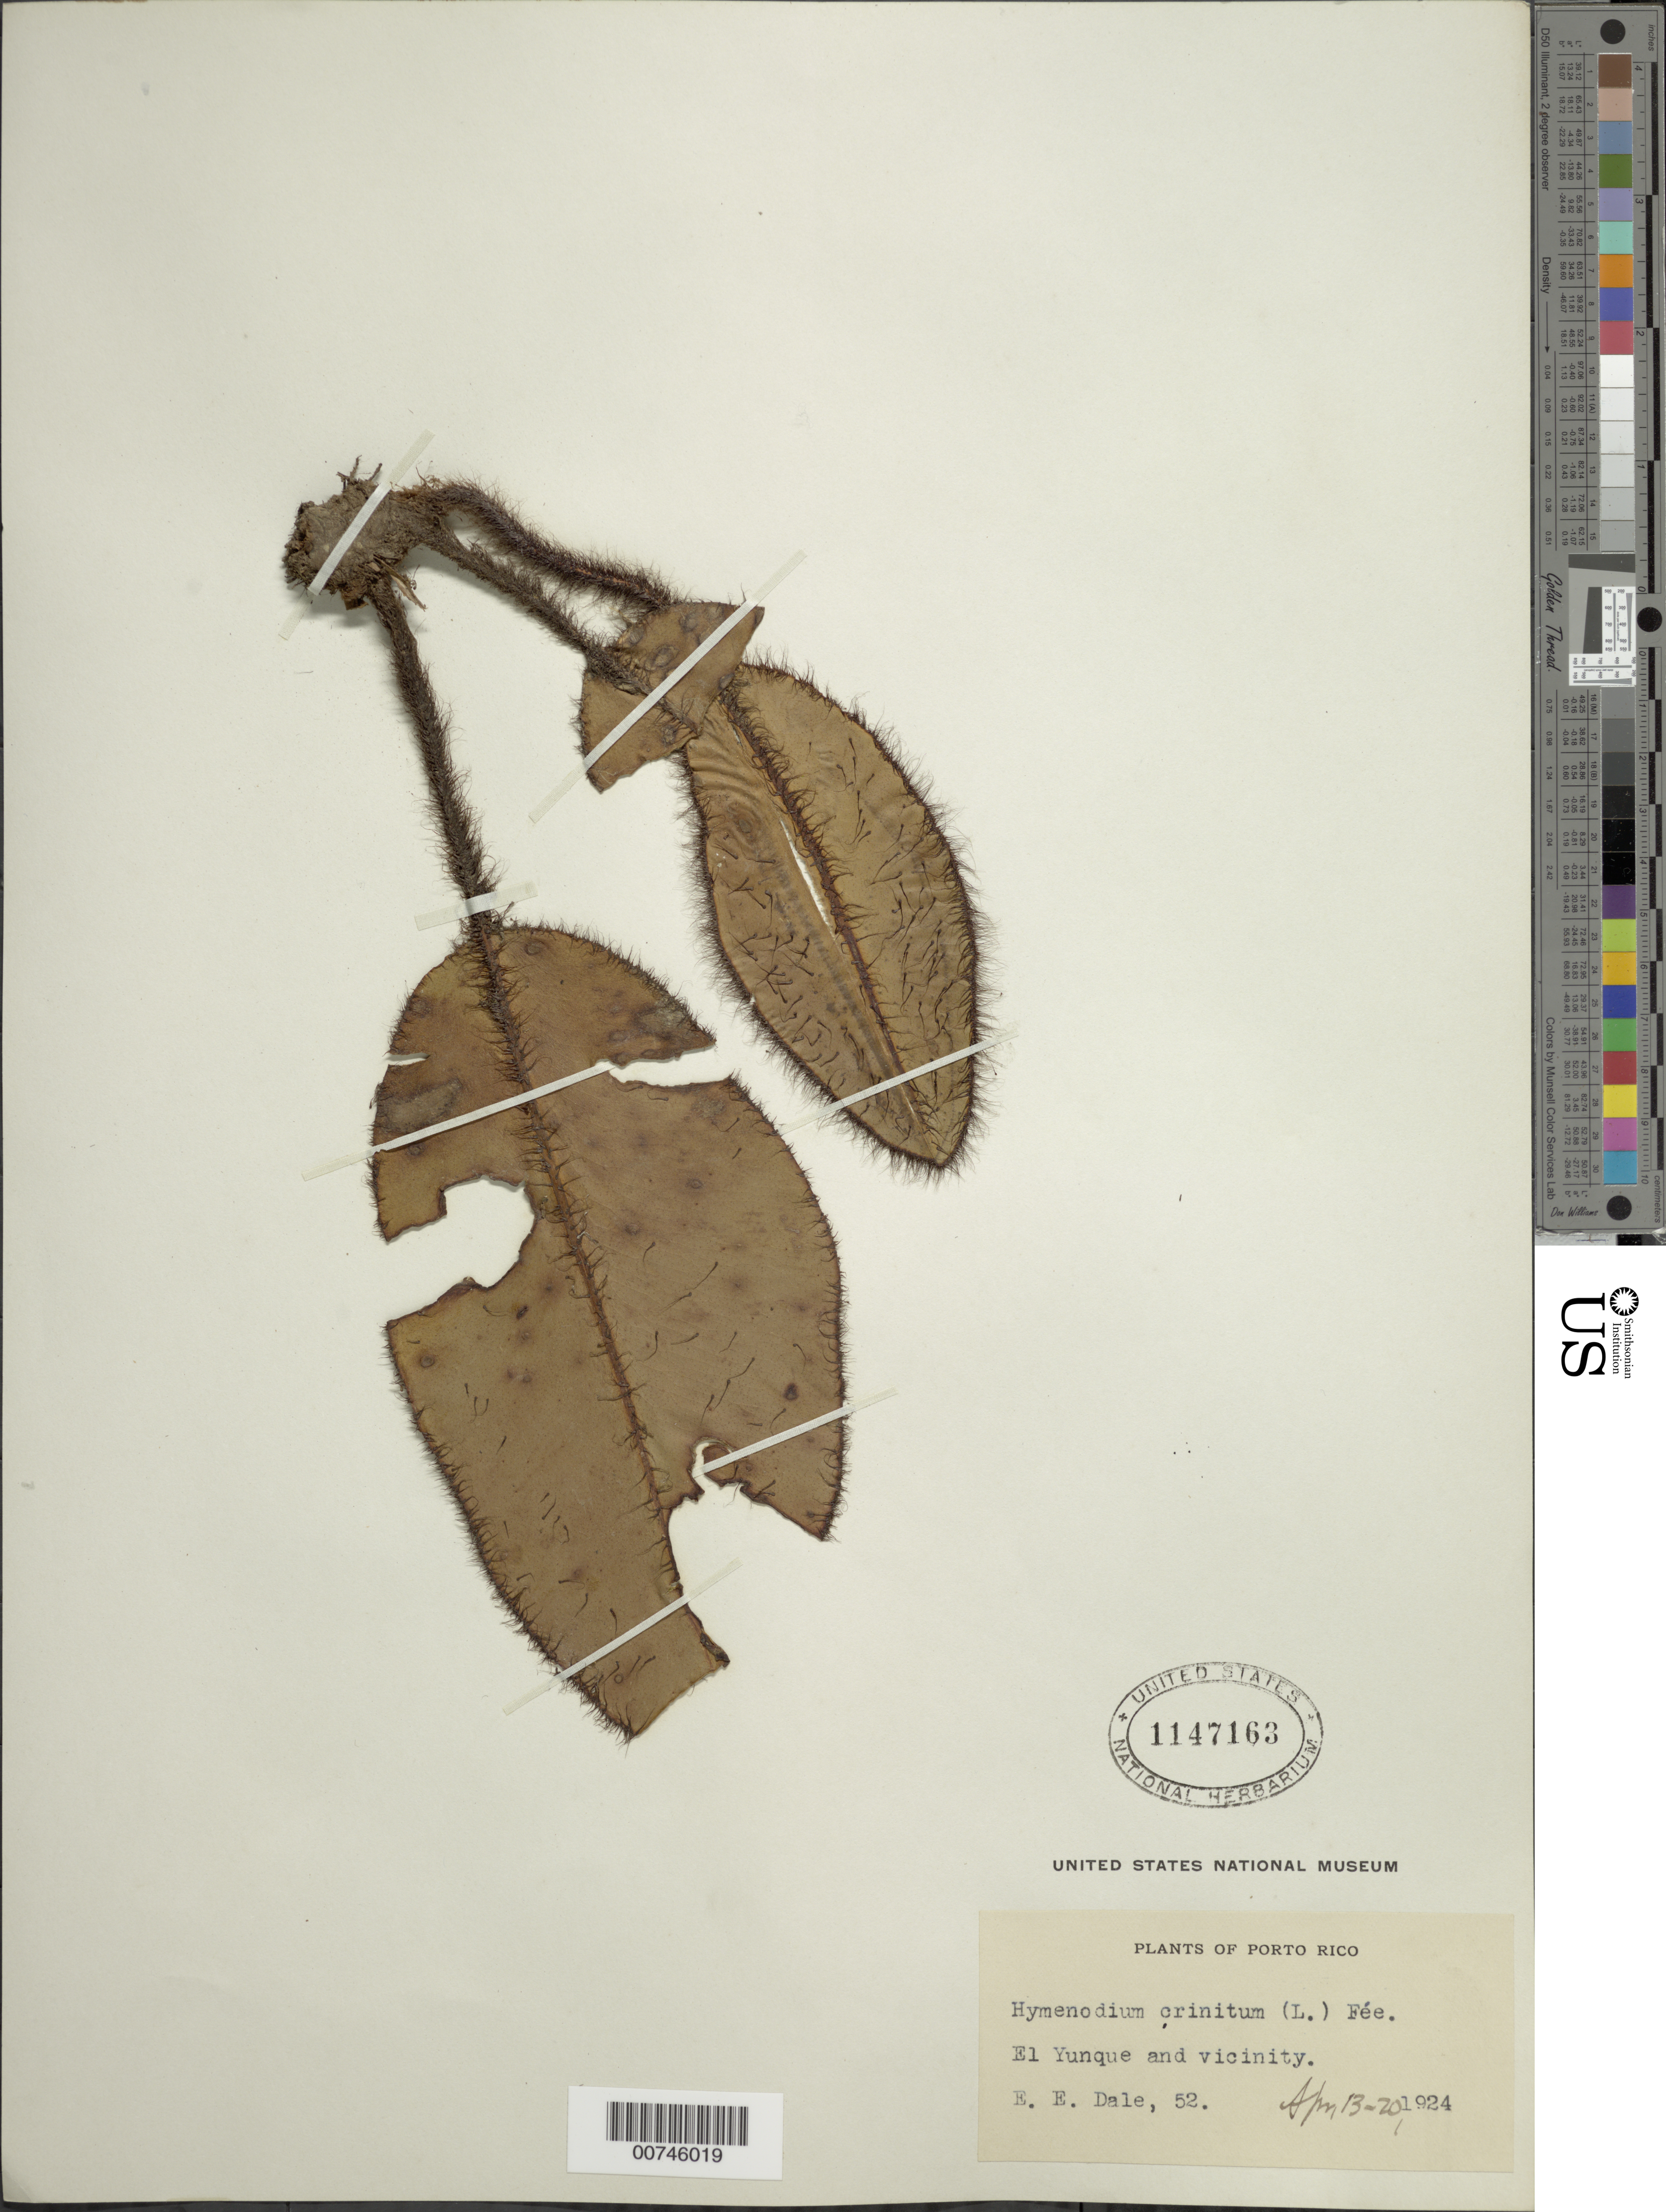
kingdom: Plantae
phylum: Tracheophyta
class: Polypodiopsida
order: Polypodiales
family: Dryopteridaceae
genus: Elaphoglossum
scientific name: Elaphoglossum crinitum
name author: (L.) Christ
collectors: E. Dale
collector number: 52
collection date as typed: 13 Apr 1924 to 20 Apr 1924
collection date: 1924-04-13/1924-04-20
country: Puerto Rico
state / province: Río Grande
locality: El Yunque and vicinity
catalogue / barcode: US 1147163